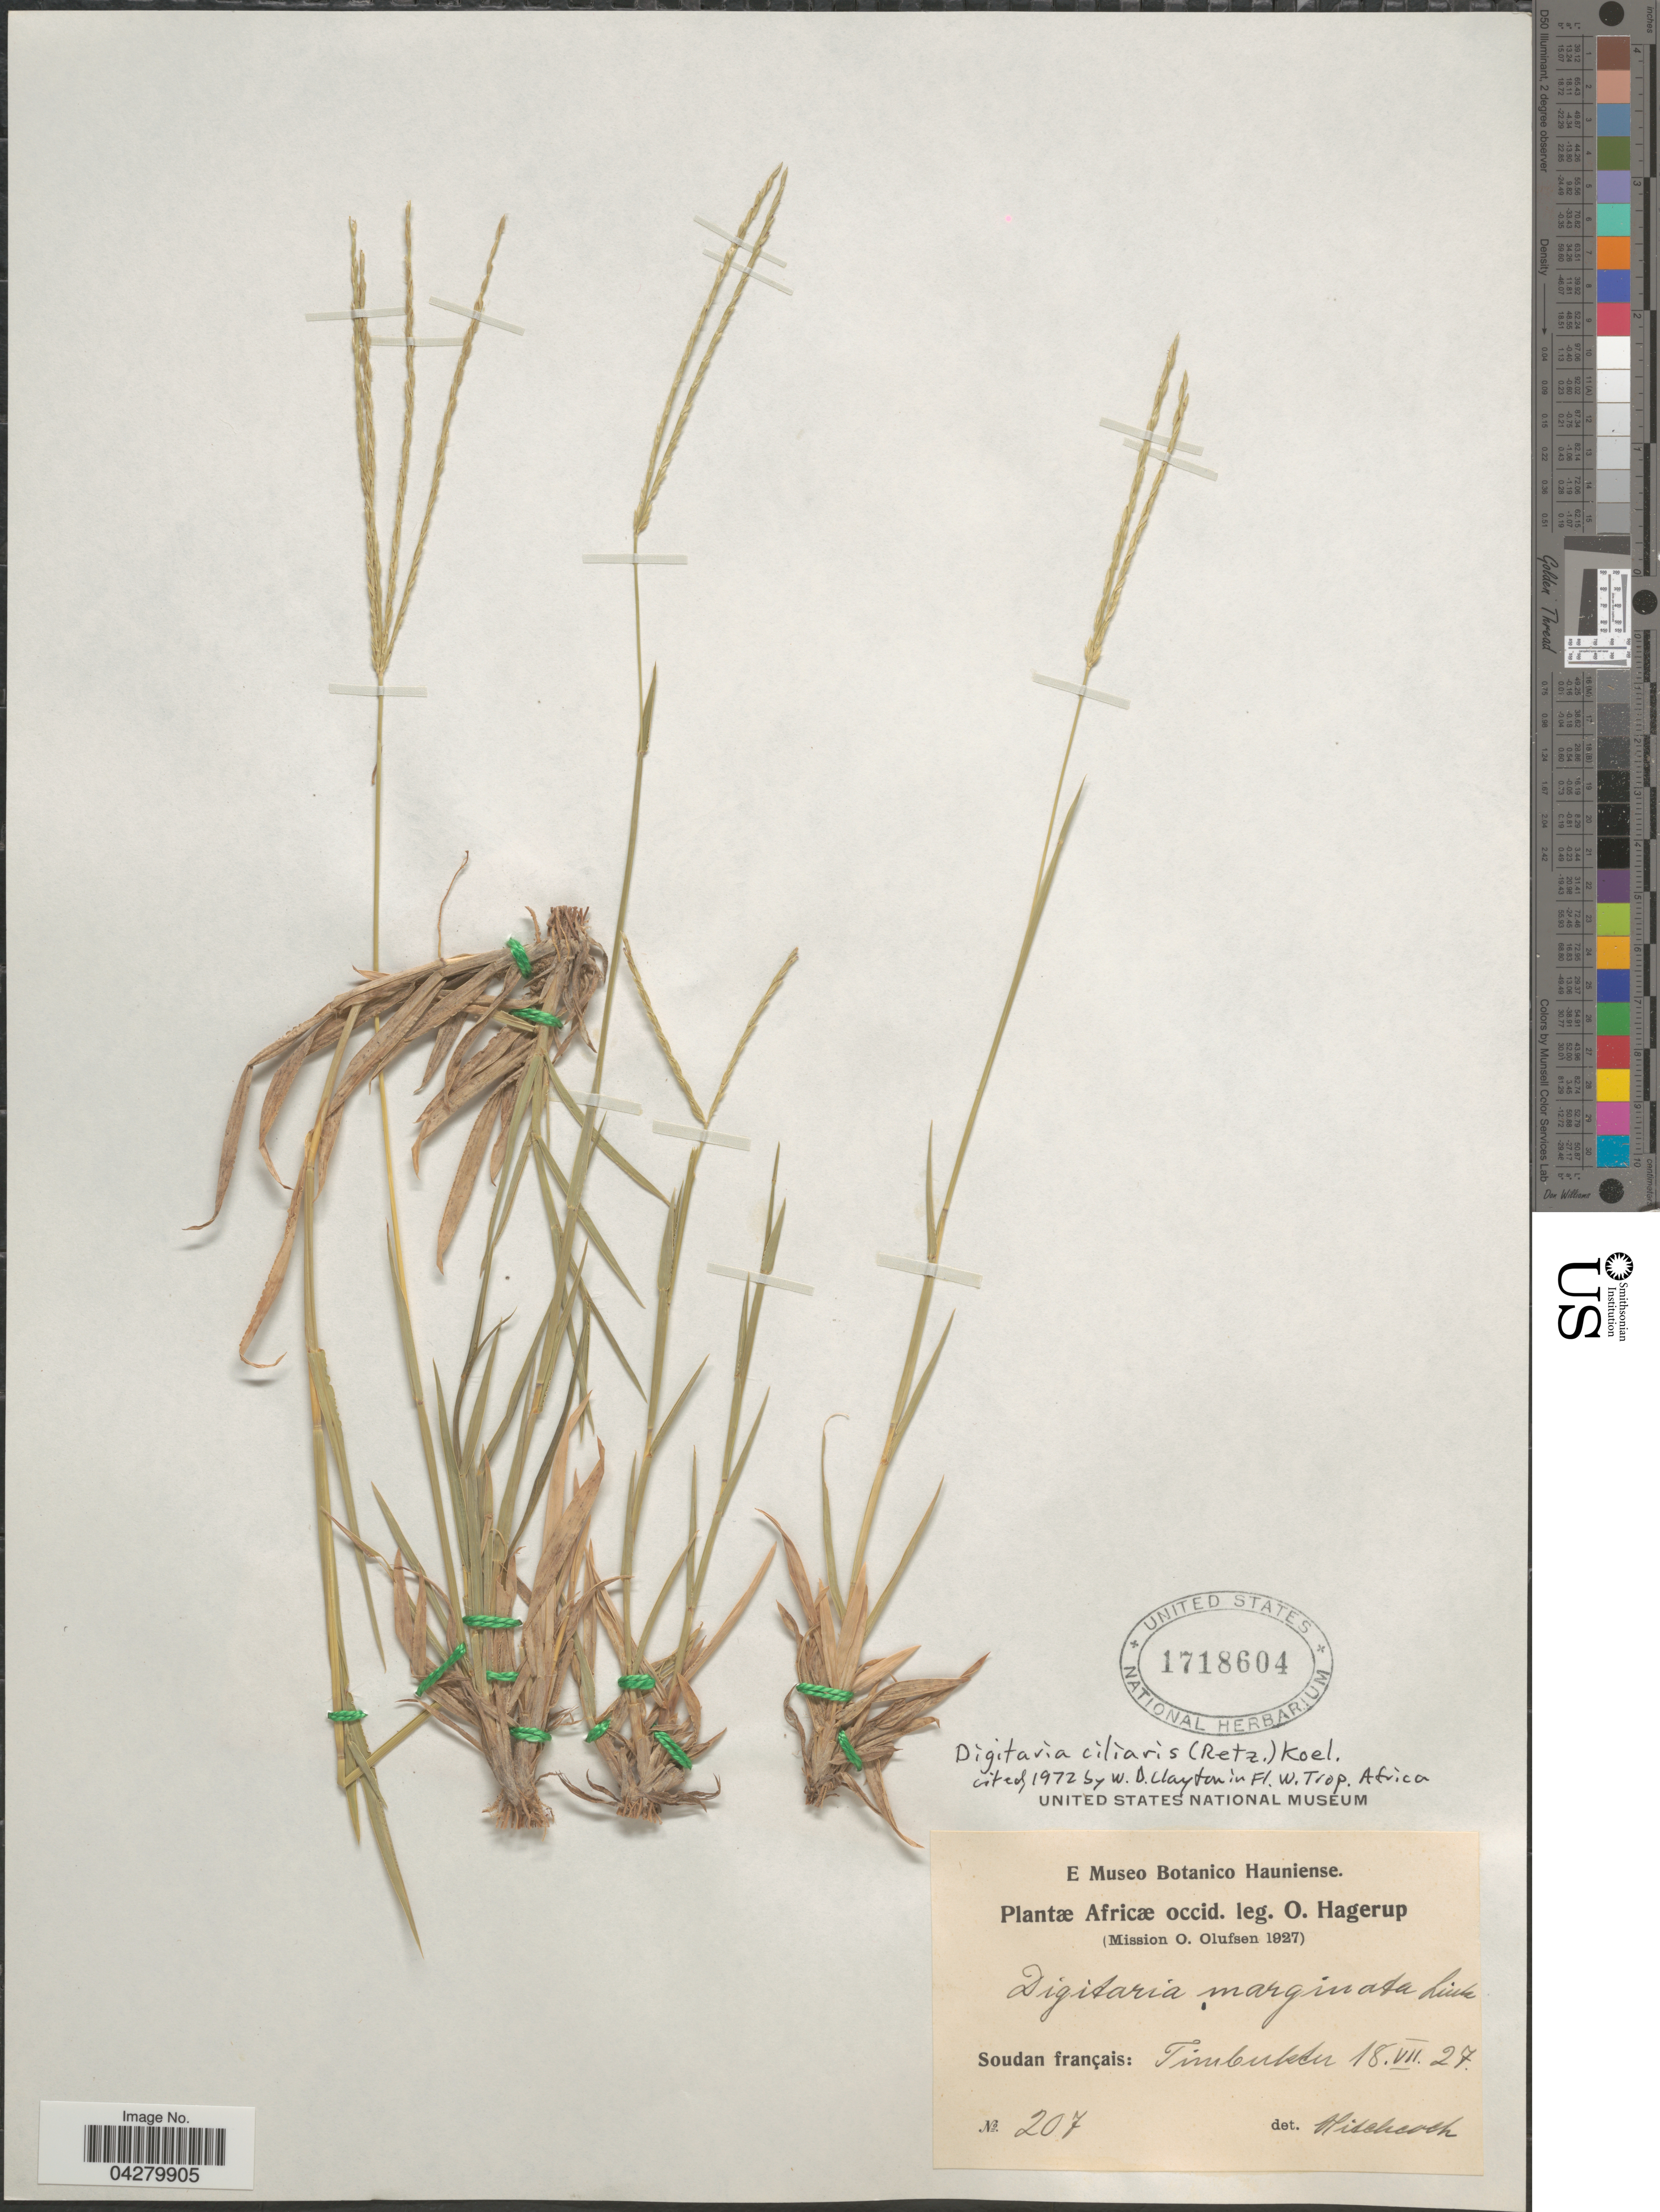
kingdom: Plantae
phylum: Tracheophyta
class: Liliopsida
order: Poales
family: Poaceae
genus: Digitaria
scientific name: Digitaria ciliaris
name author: (Retz.) Koeler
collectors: O. Hagerup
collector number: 207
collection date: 1927-07-18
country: Mali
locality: Africæ occid. (Mission O. Olufsen 1927). Soudan français: Timbuktu.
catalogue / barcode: US 1718604